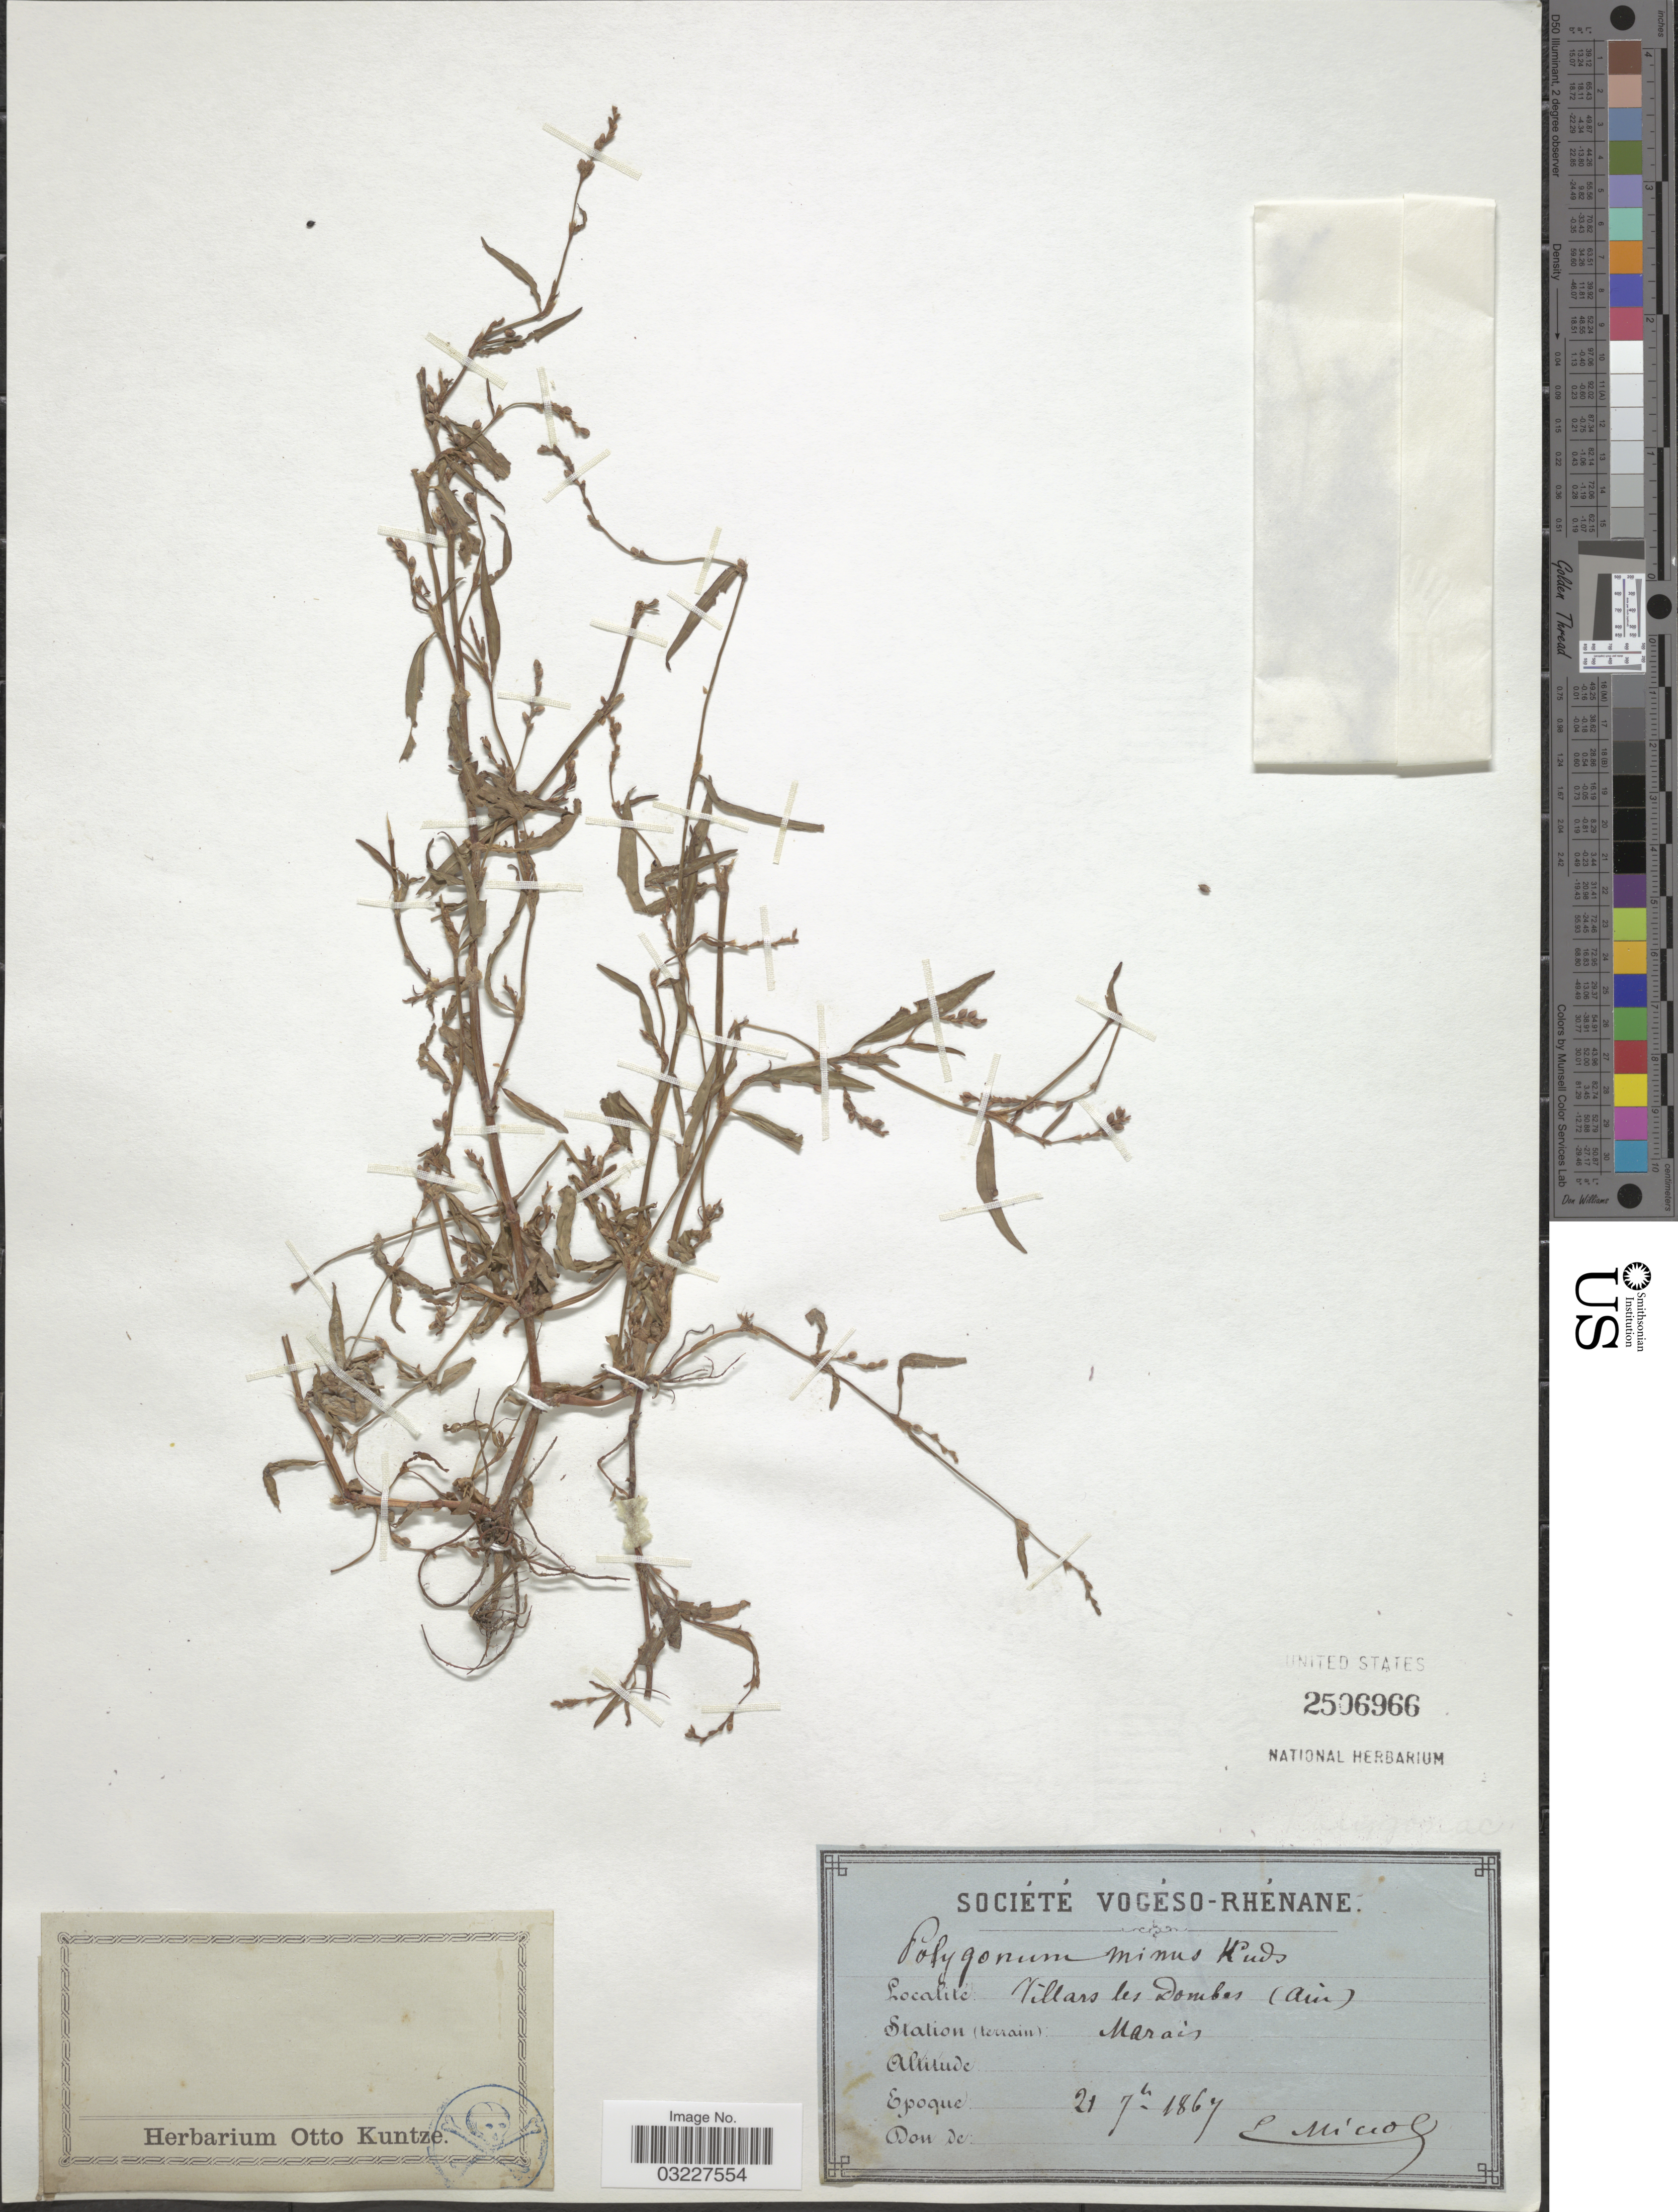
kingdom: Plantae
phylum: Tracheophyta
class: Magnoliopsida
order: Caryophyllales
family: Polygonaceae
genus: Polygonum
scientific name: Polygonum minus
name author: Huds.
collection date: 1867-09-21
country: France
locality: Societe Vógeso-Rhénane. Station (terrain) Marais.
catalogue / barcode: US 2506966